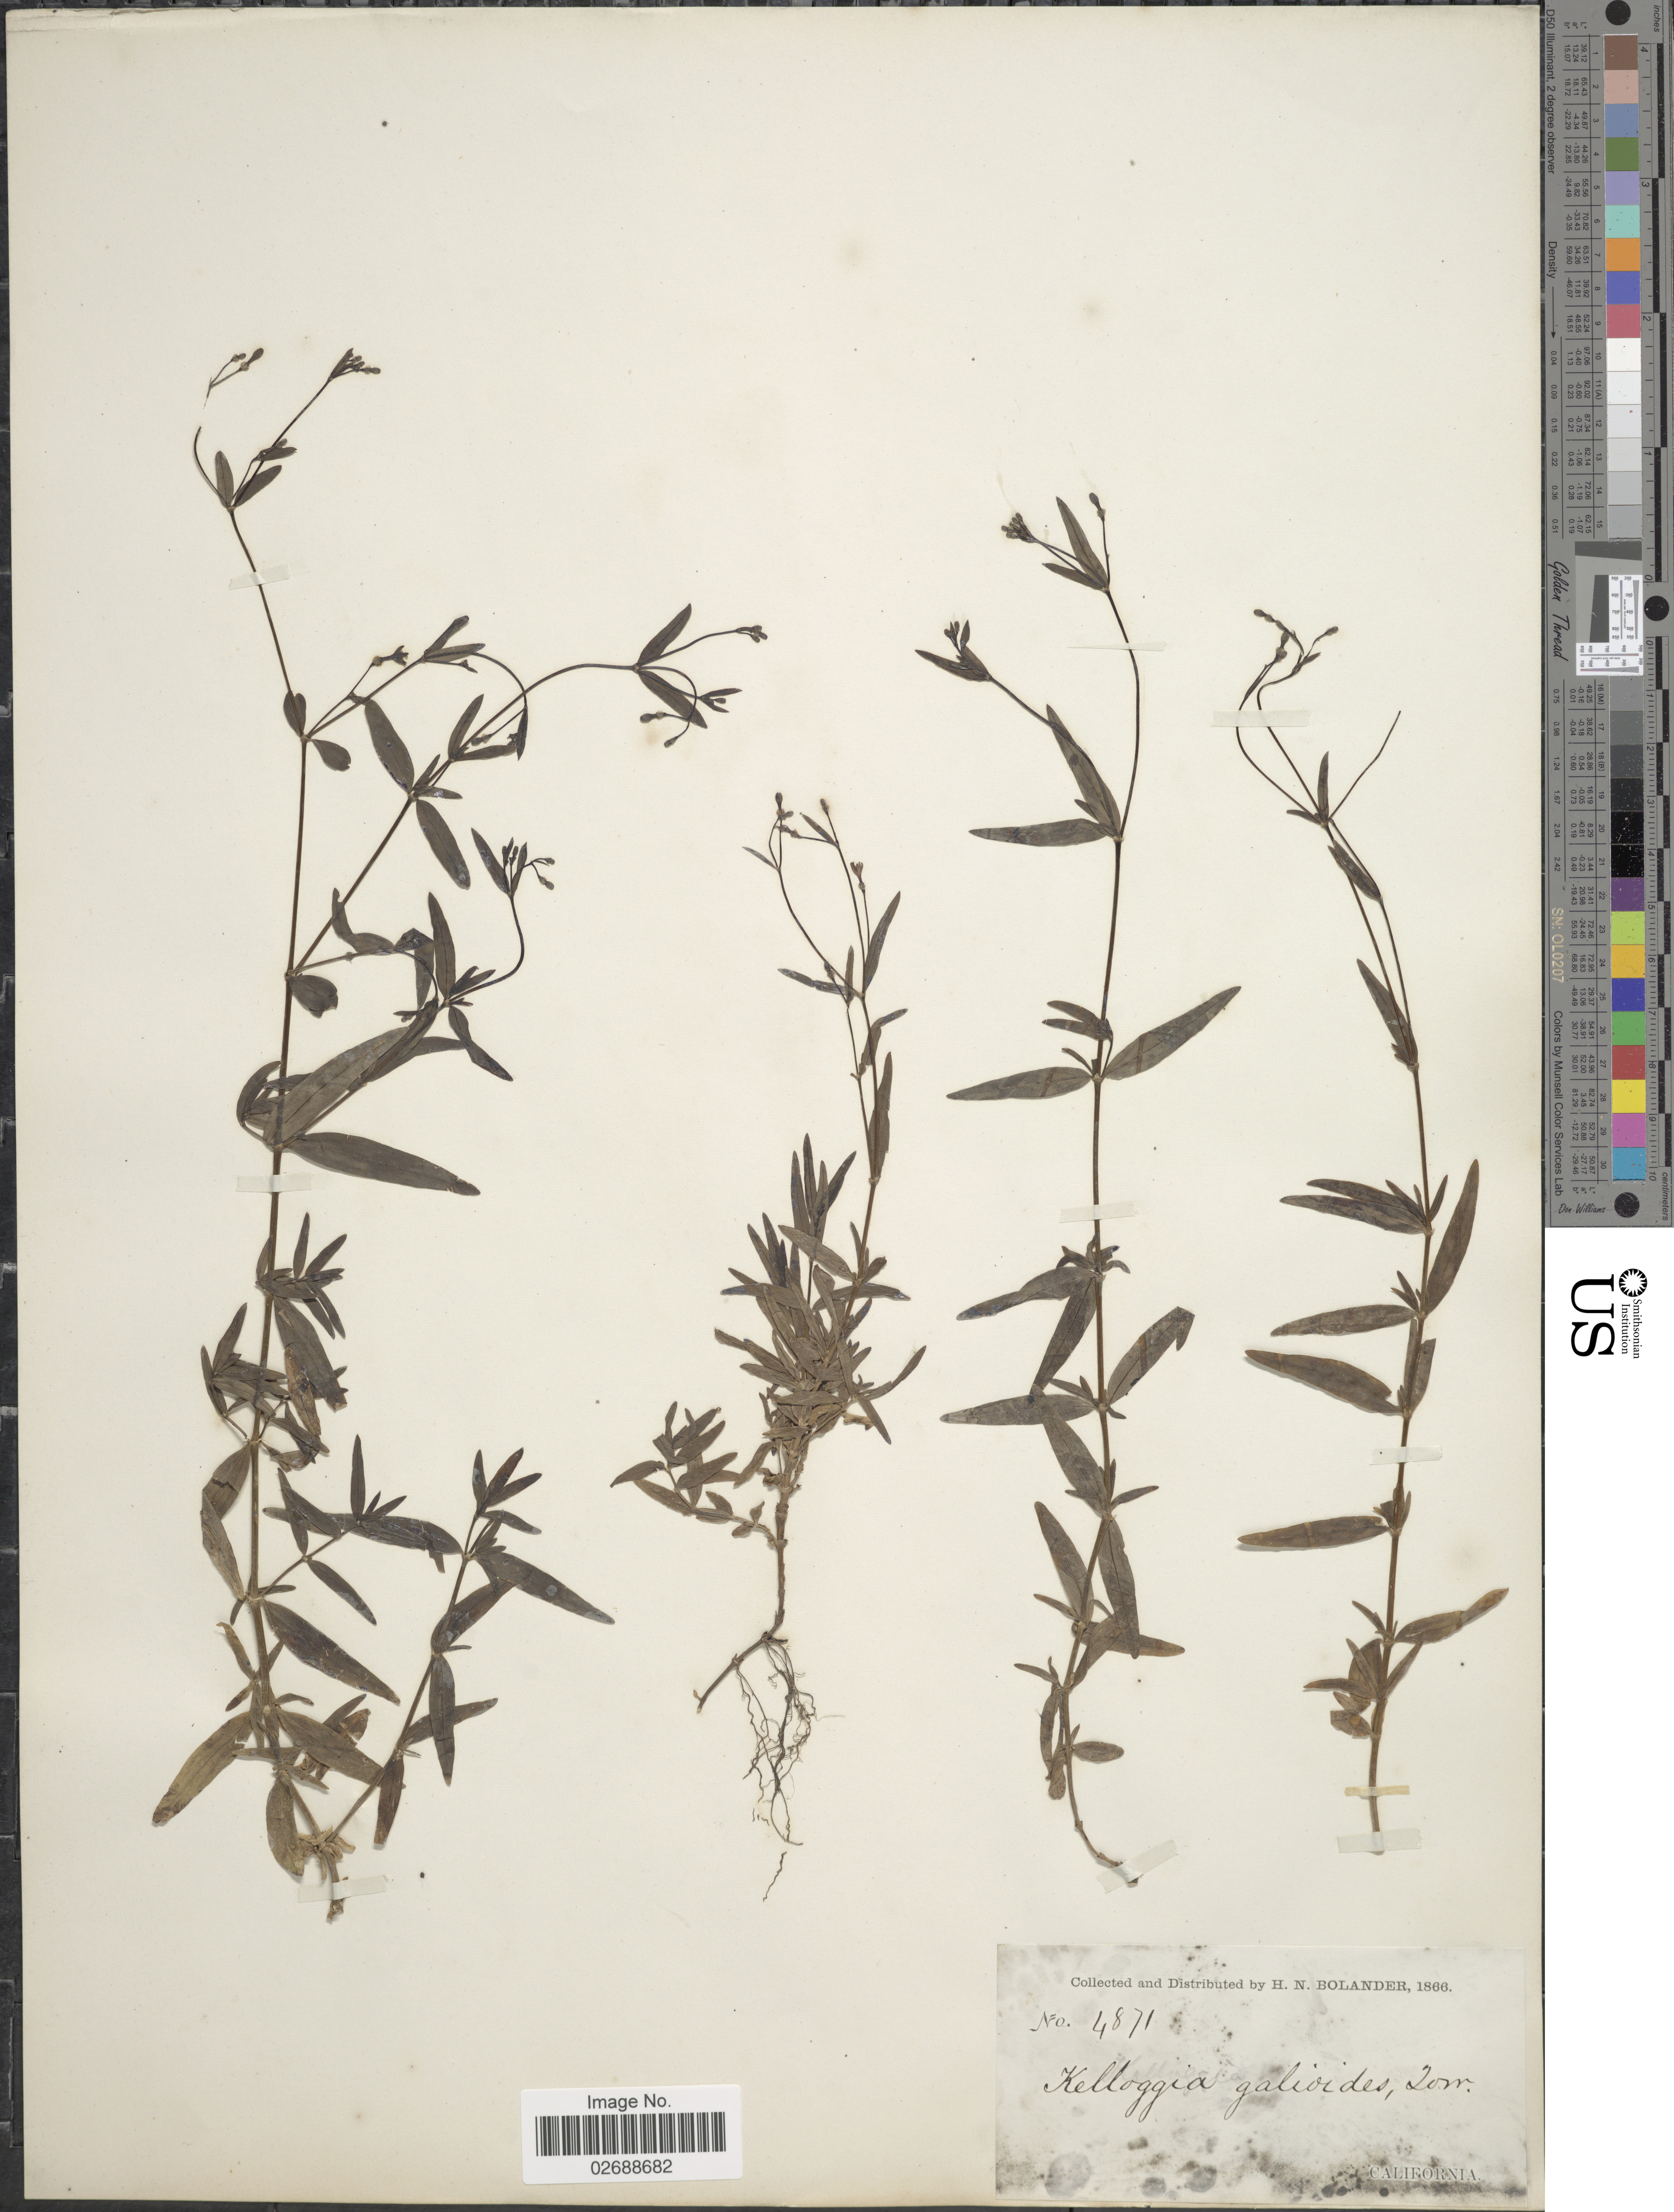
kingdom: Plantae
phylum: Tracheophyta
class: Magnoliopsida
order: Gentianales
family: Rubiaceae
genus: Kelloggia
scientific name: Kelloggia galioides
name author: Torr. in Wilkes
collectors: H. Bolander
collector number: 4871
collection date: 1866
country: United States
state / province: California